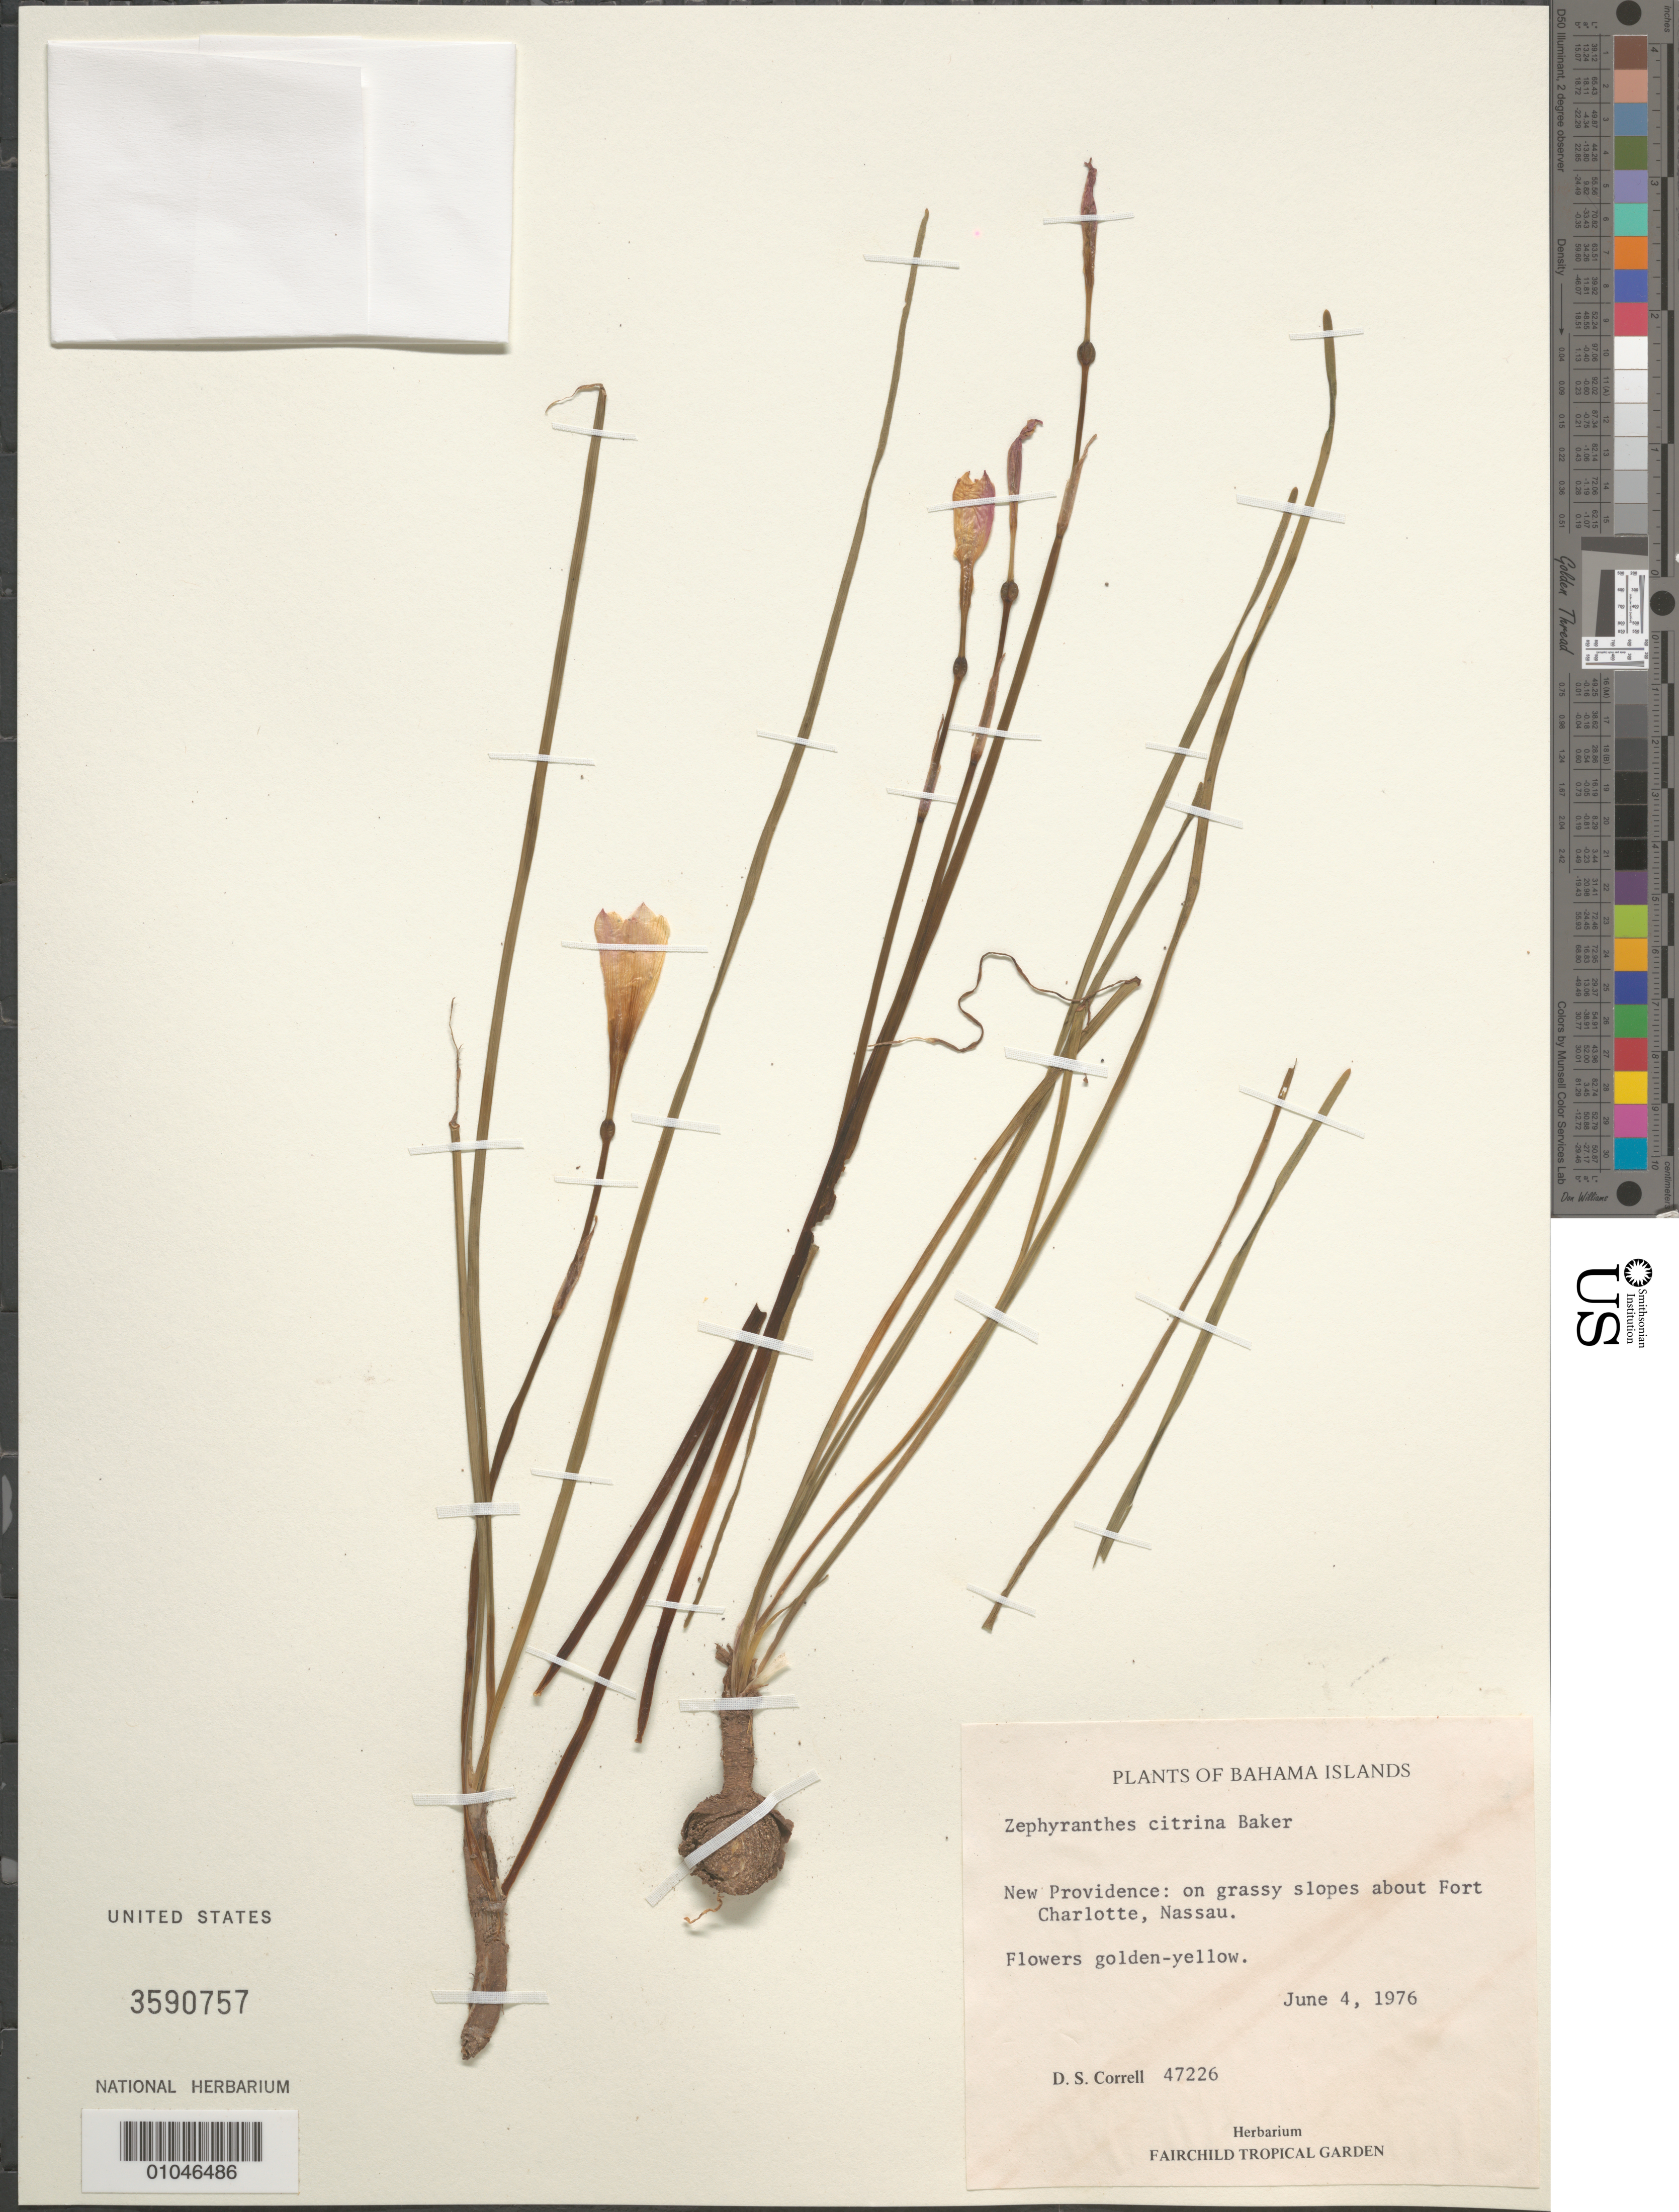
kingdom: Plantae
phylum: Tracheophyta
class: Liliopsida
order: Asparagales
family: Amaryllidaceae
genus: Zephyranthes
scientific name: Zephyranthes citrina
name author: Baker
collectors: D. S. Correll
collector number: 47226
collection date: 1976-06-04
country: Bahamas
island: New Providence Island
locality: About Fort Charlotte, Nassau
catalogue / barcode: US 3590757